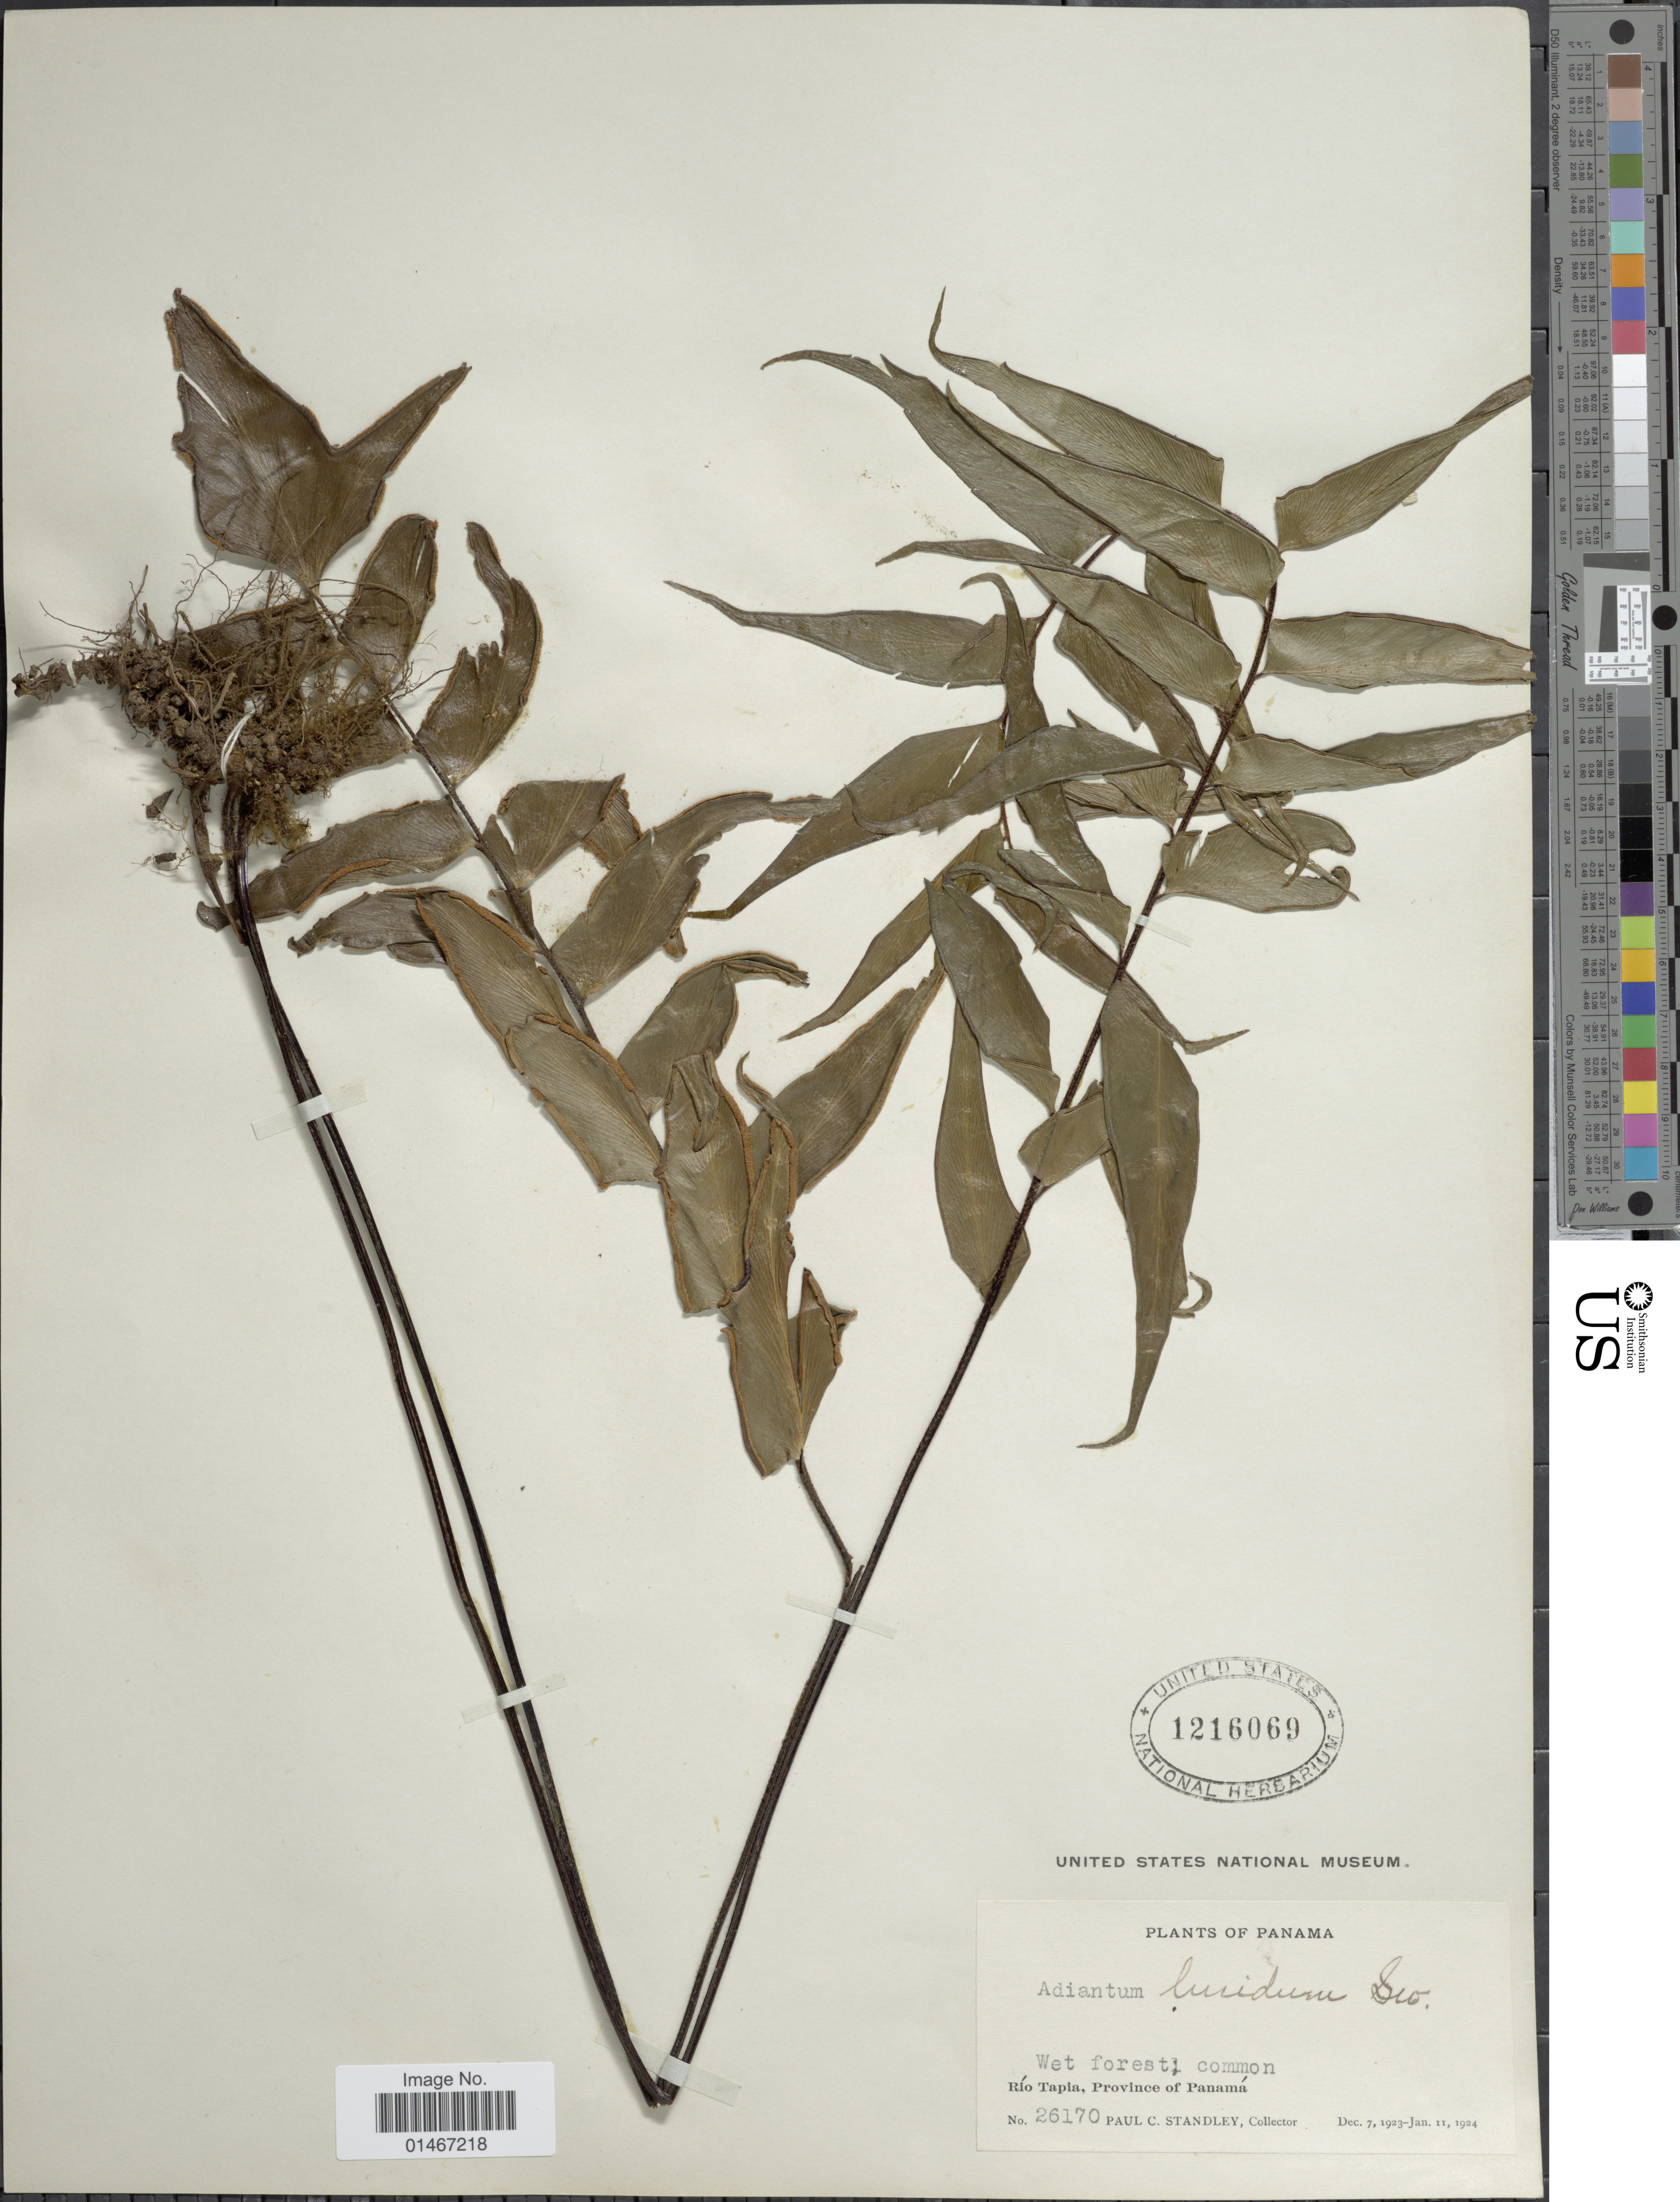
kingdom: Plantae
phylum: Tracheophyta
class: Polypodiopsida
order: Polypodiales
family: Pteridaceae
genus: Adiantum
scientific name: Adiantum lucidum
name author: (Cav.) Sw.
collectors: P. C. Standley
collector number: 26170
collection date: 1923-12-07/1924-01-11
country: Panama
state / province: Panamá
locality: Rio Tapia, Province of Panama.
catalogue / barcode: US 1216069